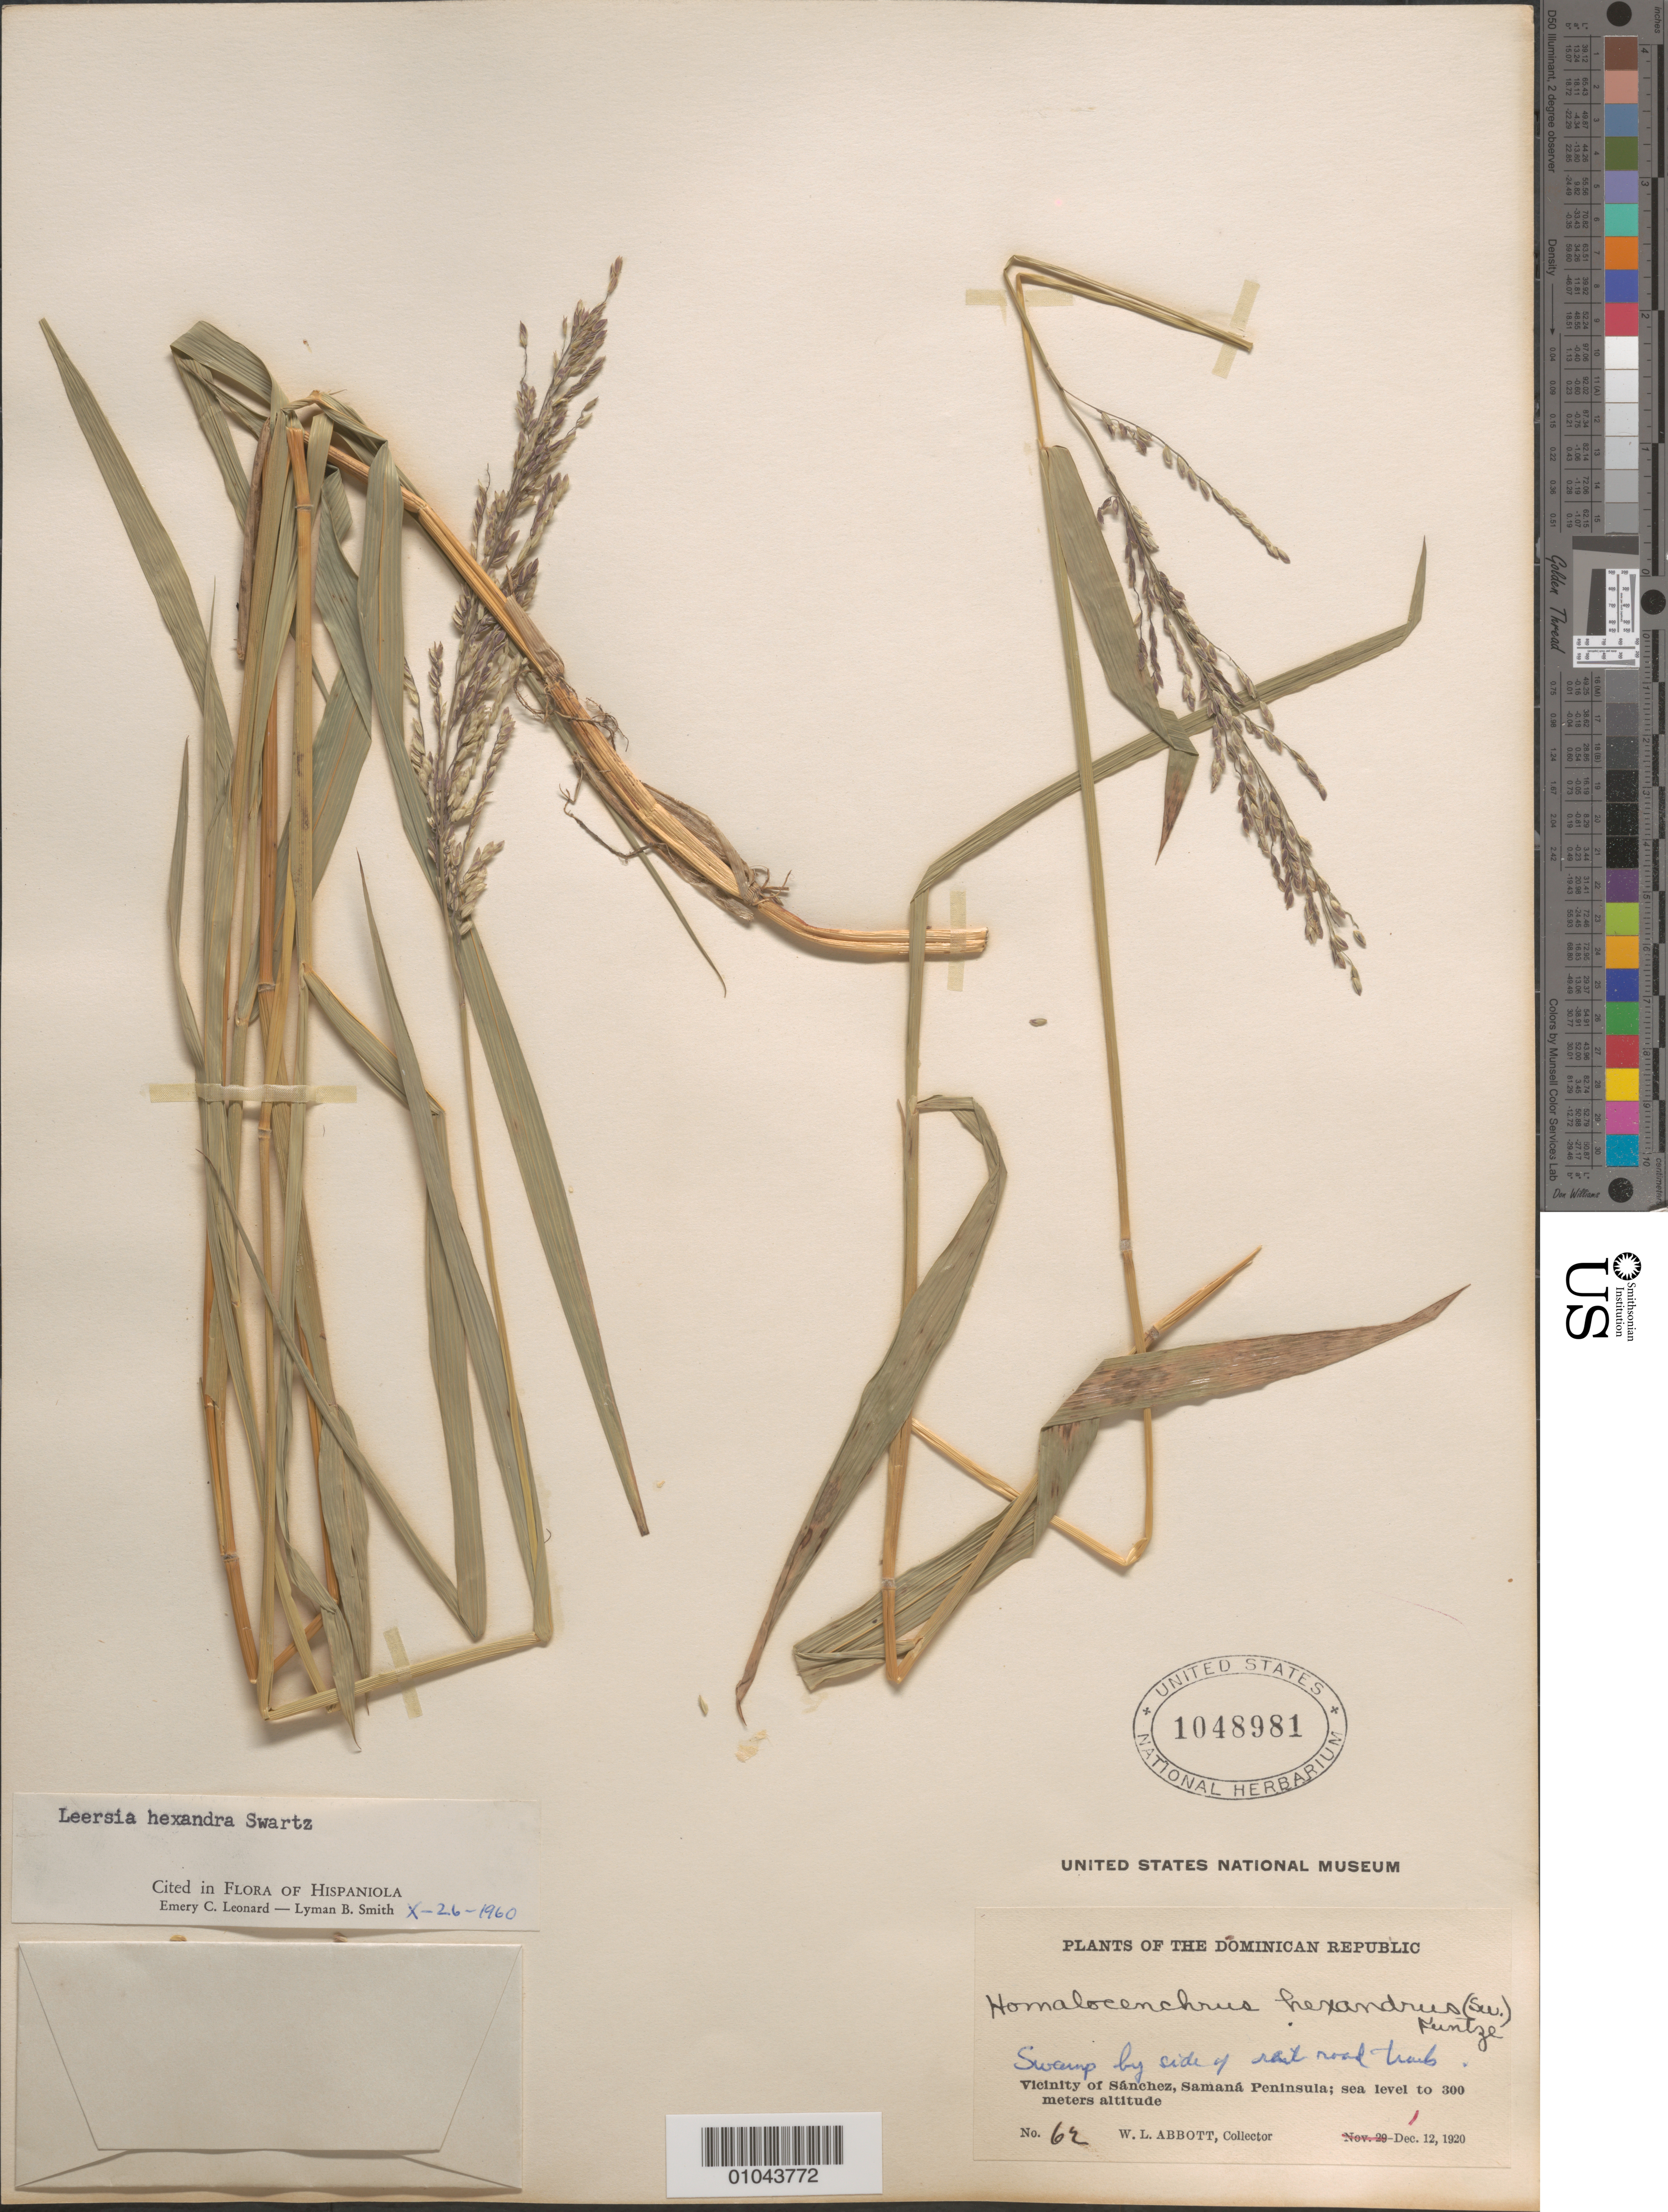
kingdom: Plantae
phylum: Tracheophyta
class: Liliopsida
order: Poales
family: Poaceae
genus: Leersia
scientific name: Leersia hexandra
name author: Sw.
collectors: W. L. Abbott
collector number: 62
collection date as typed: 12 Dec 1920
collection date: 1920-12-12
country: Dominican Republic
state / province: Samaná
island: Hispaniola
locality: Vicinity of Sanchez, Samana Peninsula,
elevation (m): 0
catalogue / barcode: US 1048981